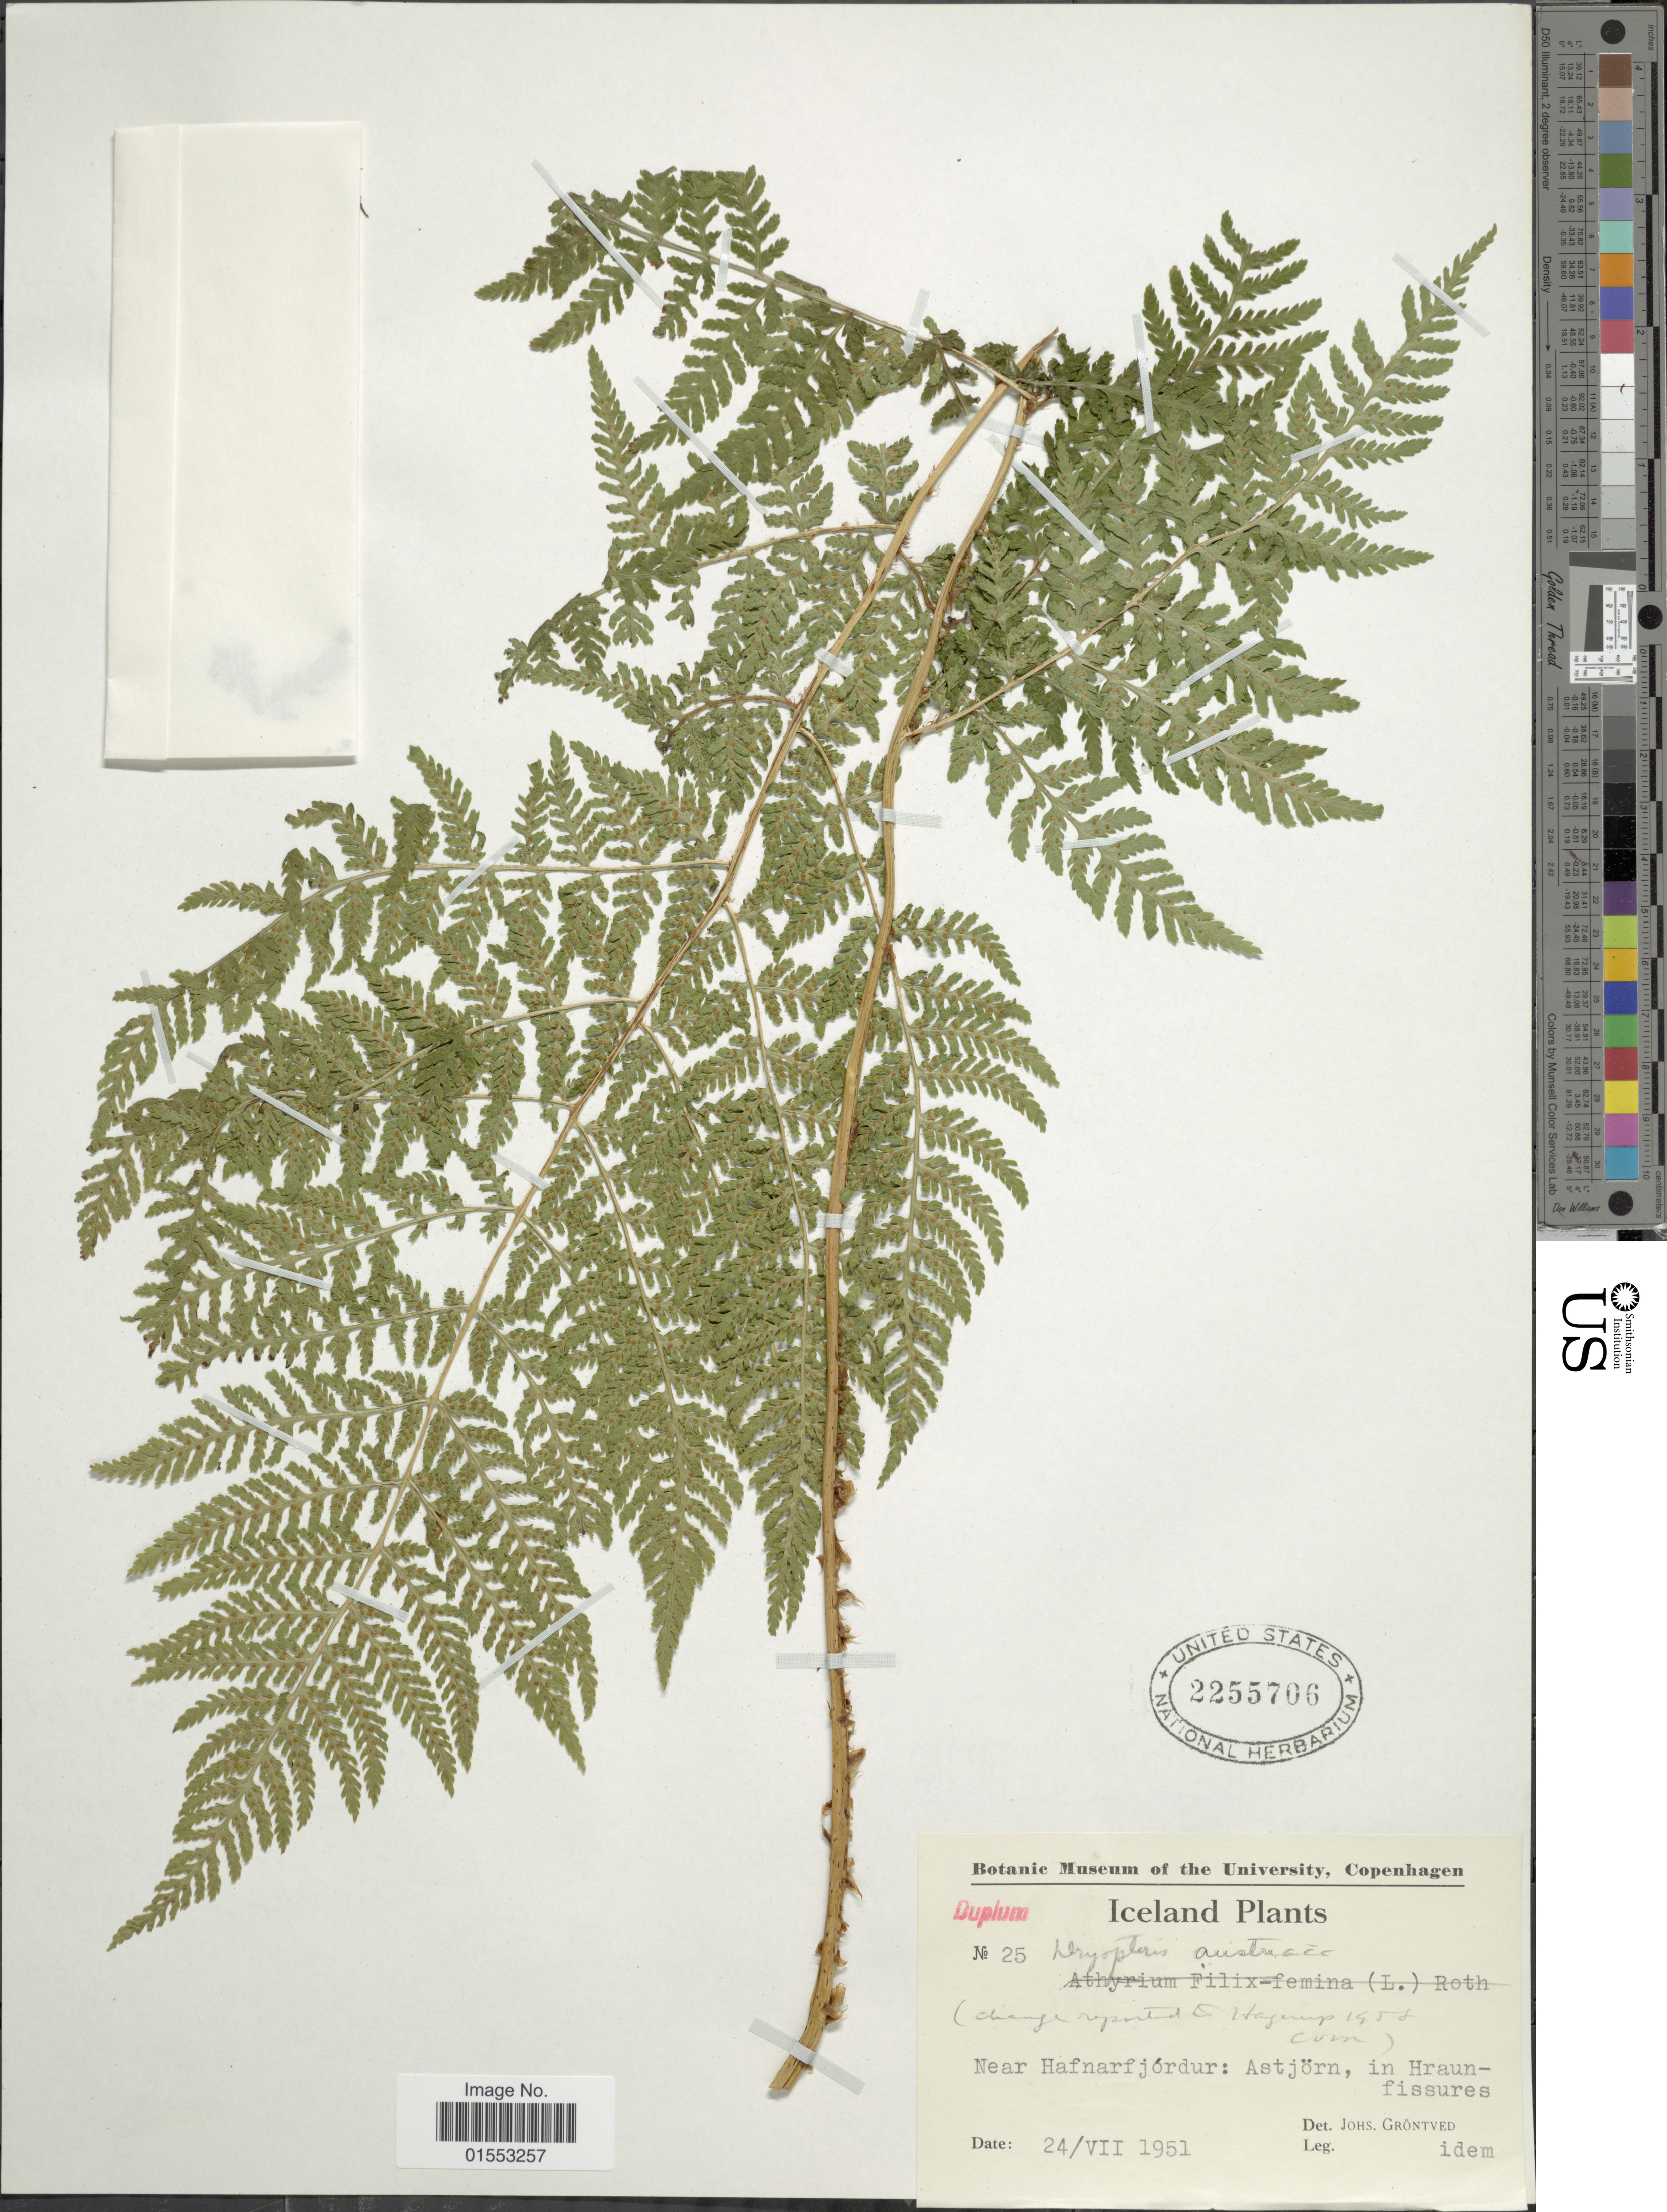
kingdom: Plantae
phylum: Tracheophyta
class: Polypodiopsida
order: Polypodiales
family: Dryopteridaceae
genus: Dryopteris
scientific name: Dryopteris dilatata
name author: (Hoffm.) A. Gray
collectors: J. Grontved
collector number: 25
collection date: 1951-07-24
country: Iceland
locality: Near Hafnarfjordur: Astjörn, in Hraunfissures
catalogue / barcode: US 2255706